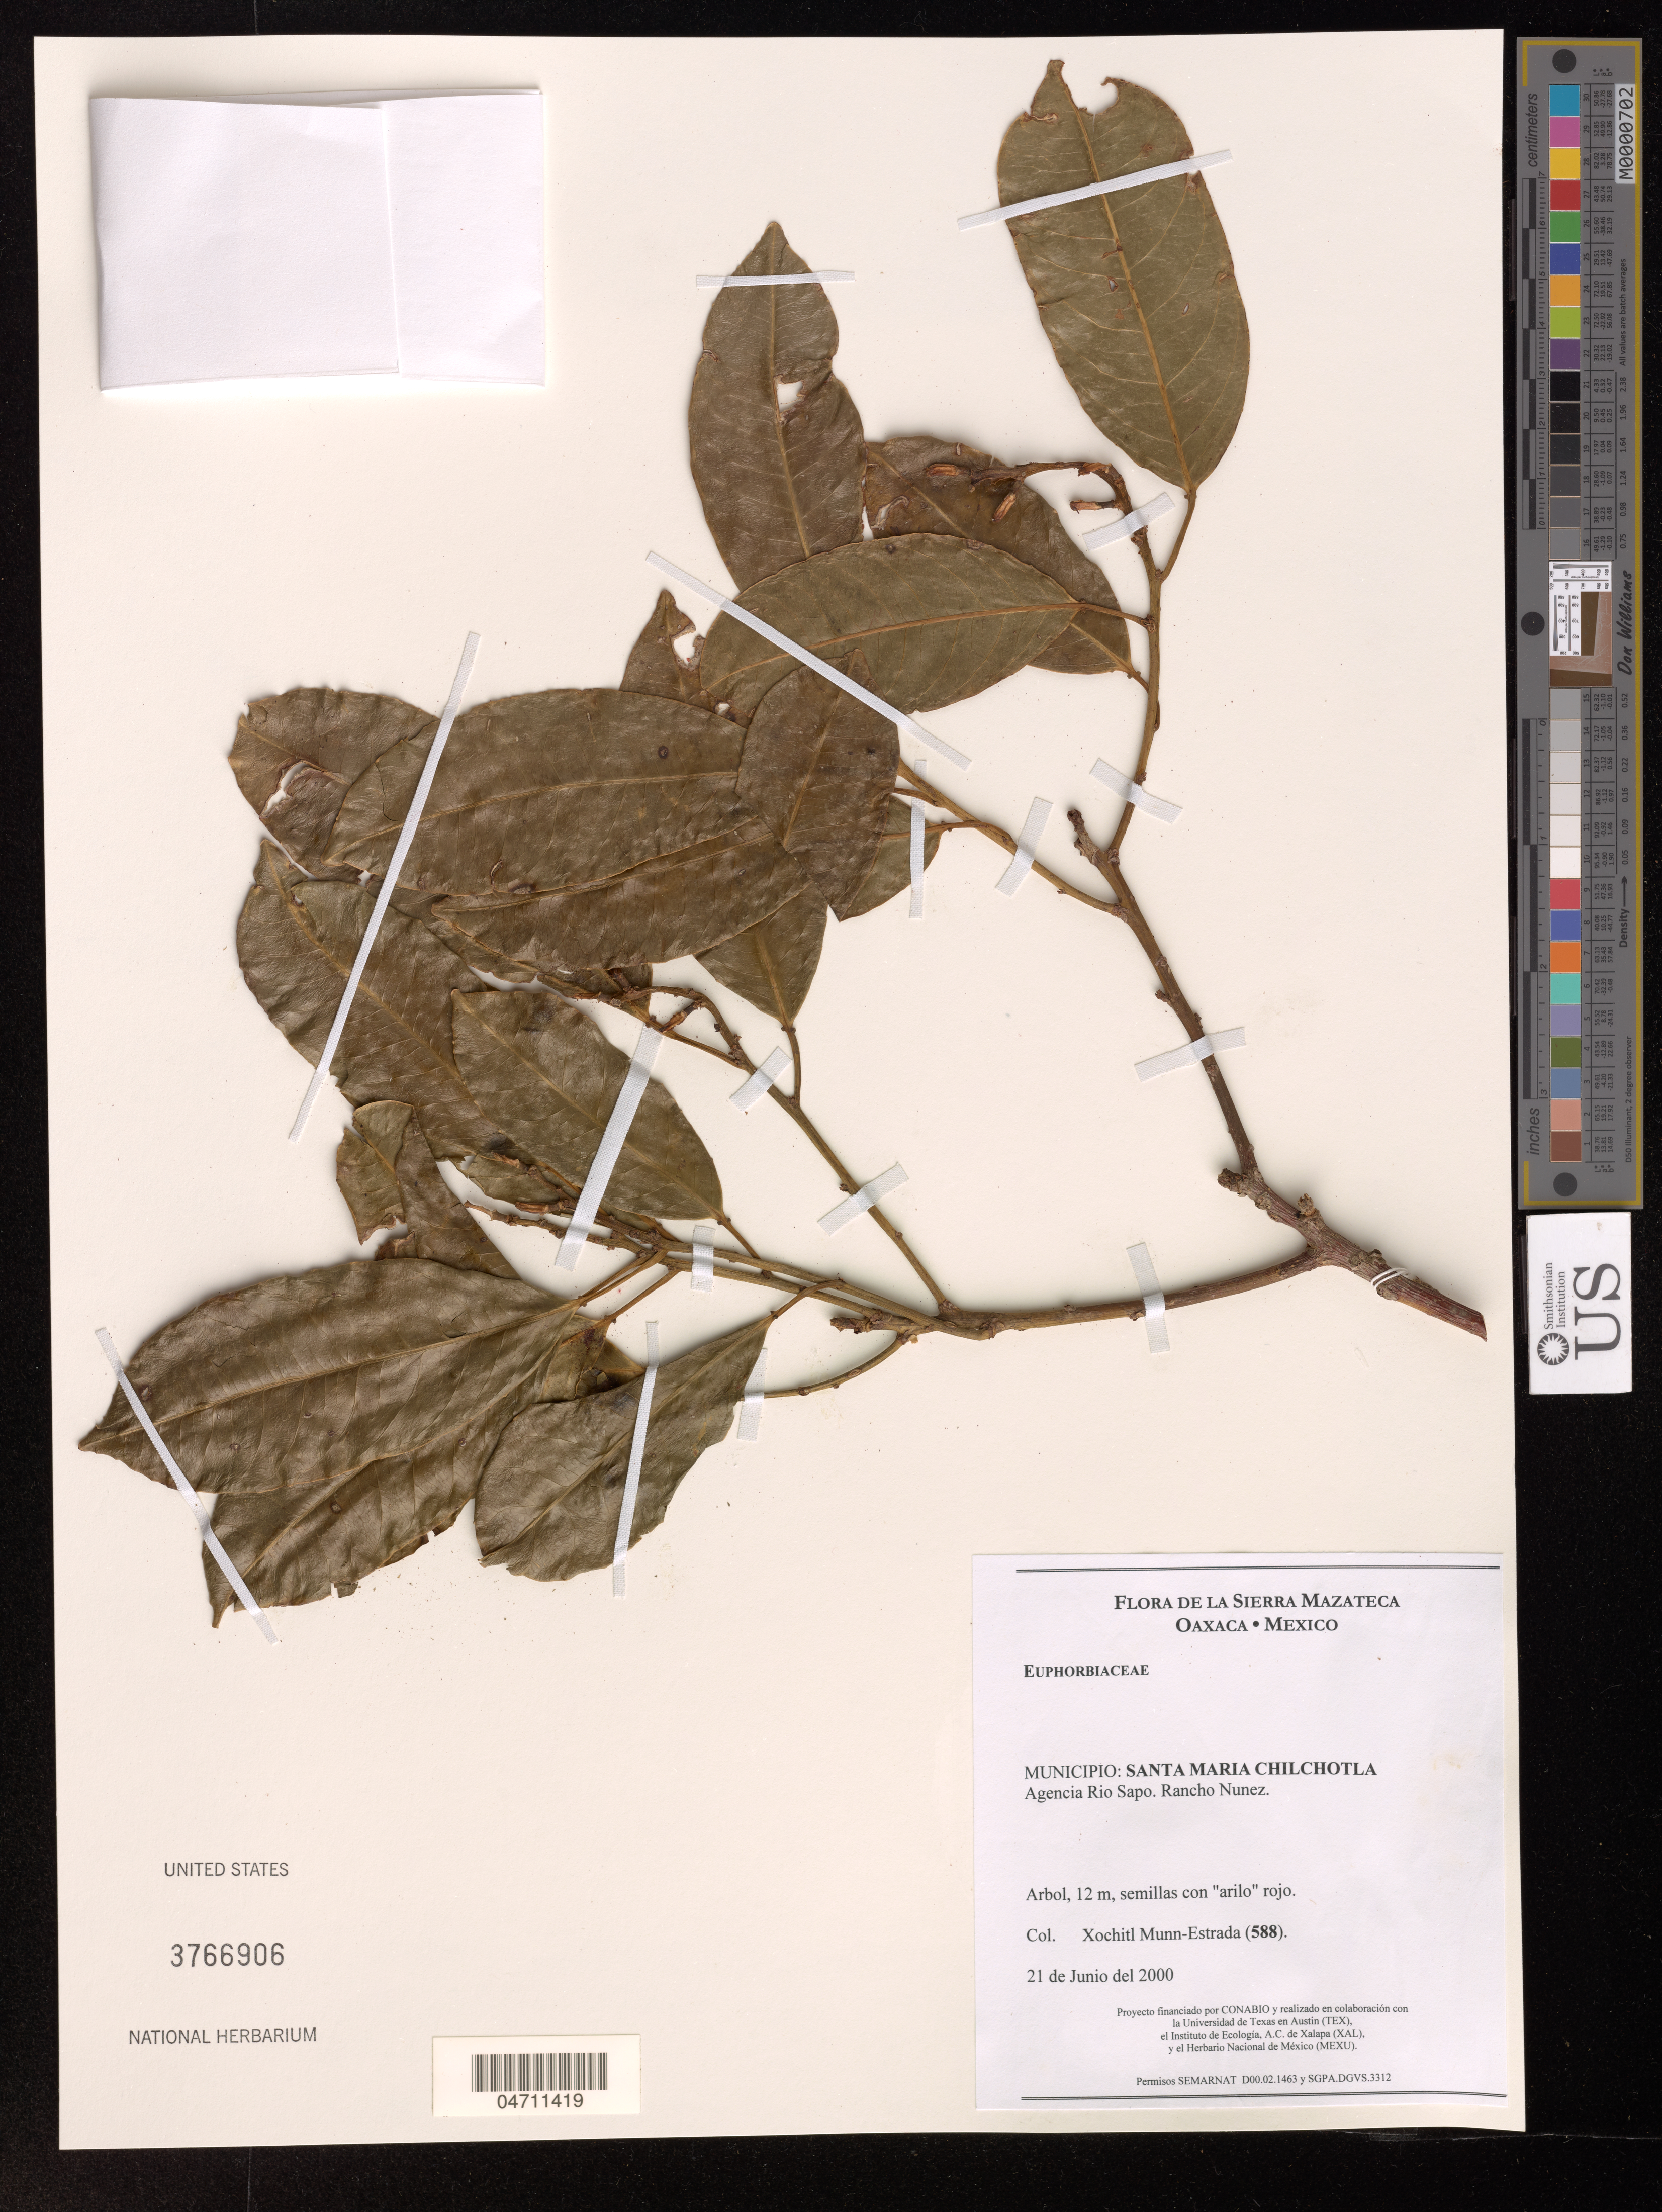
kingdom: Plantae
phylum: Tracheophyta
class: Magnoliopsida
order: Malpighiales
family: Euphorbiaceae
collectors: X. Munn-Estrada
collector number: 588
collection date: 2000-06-21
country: Mexico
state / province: Oaxaca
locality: La Sierra Mazateca. Municipio: Santa Maria Chilchotla. Agencia Rio Sapo. Rancho Nunez.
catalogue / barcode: US 3766906